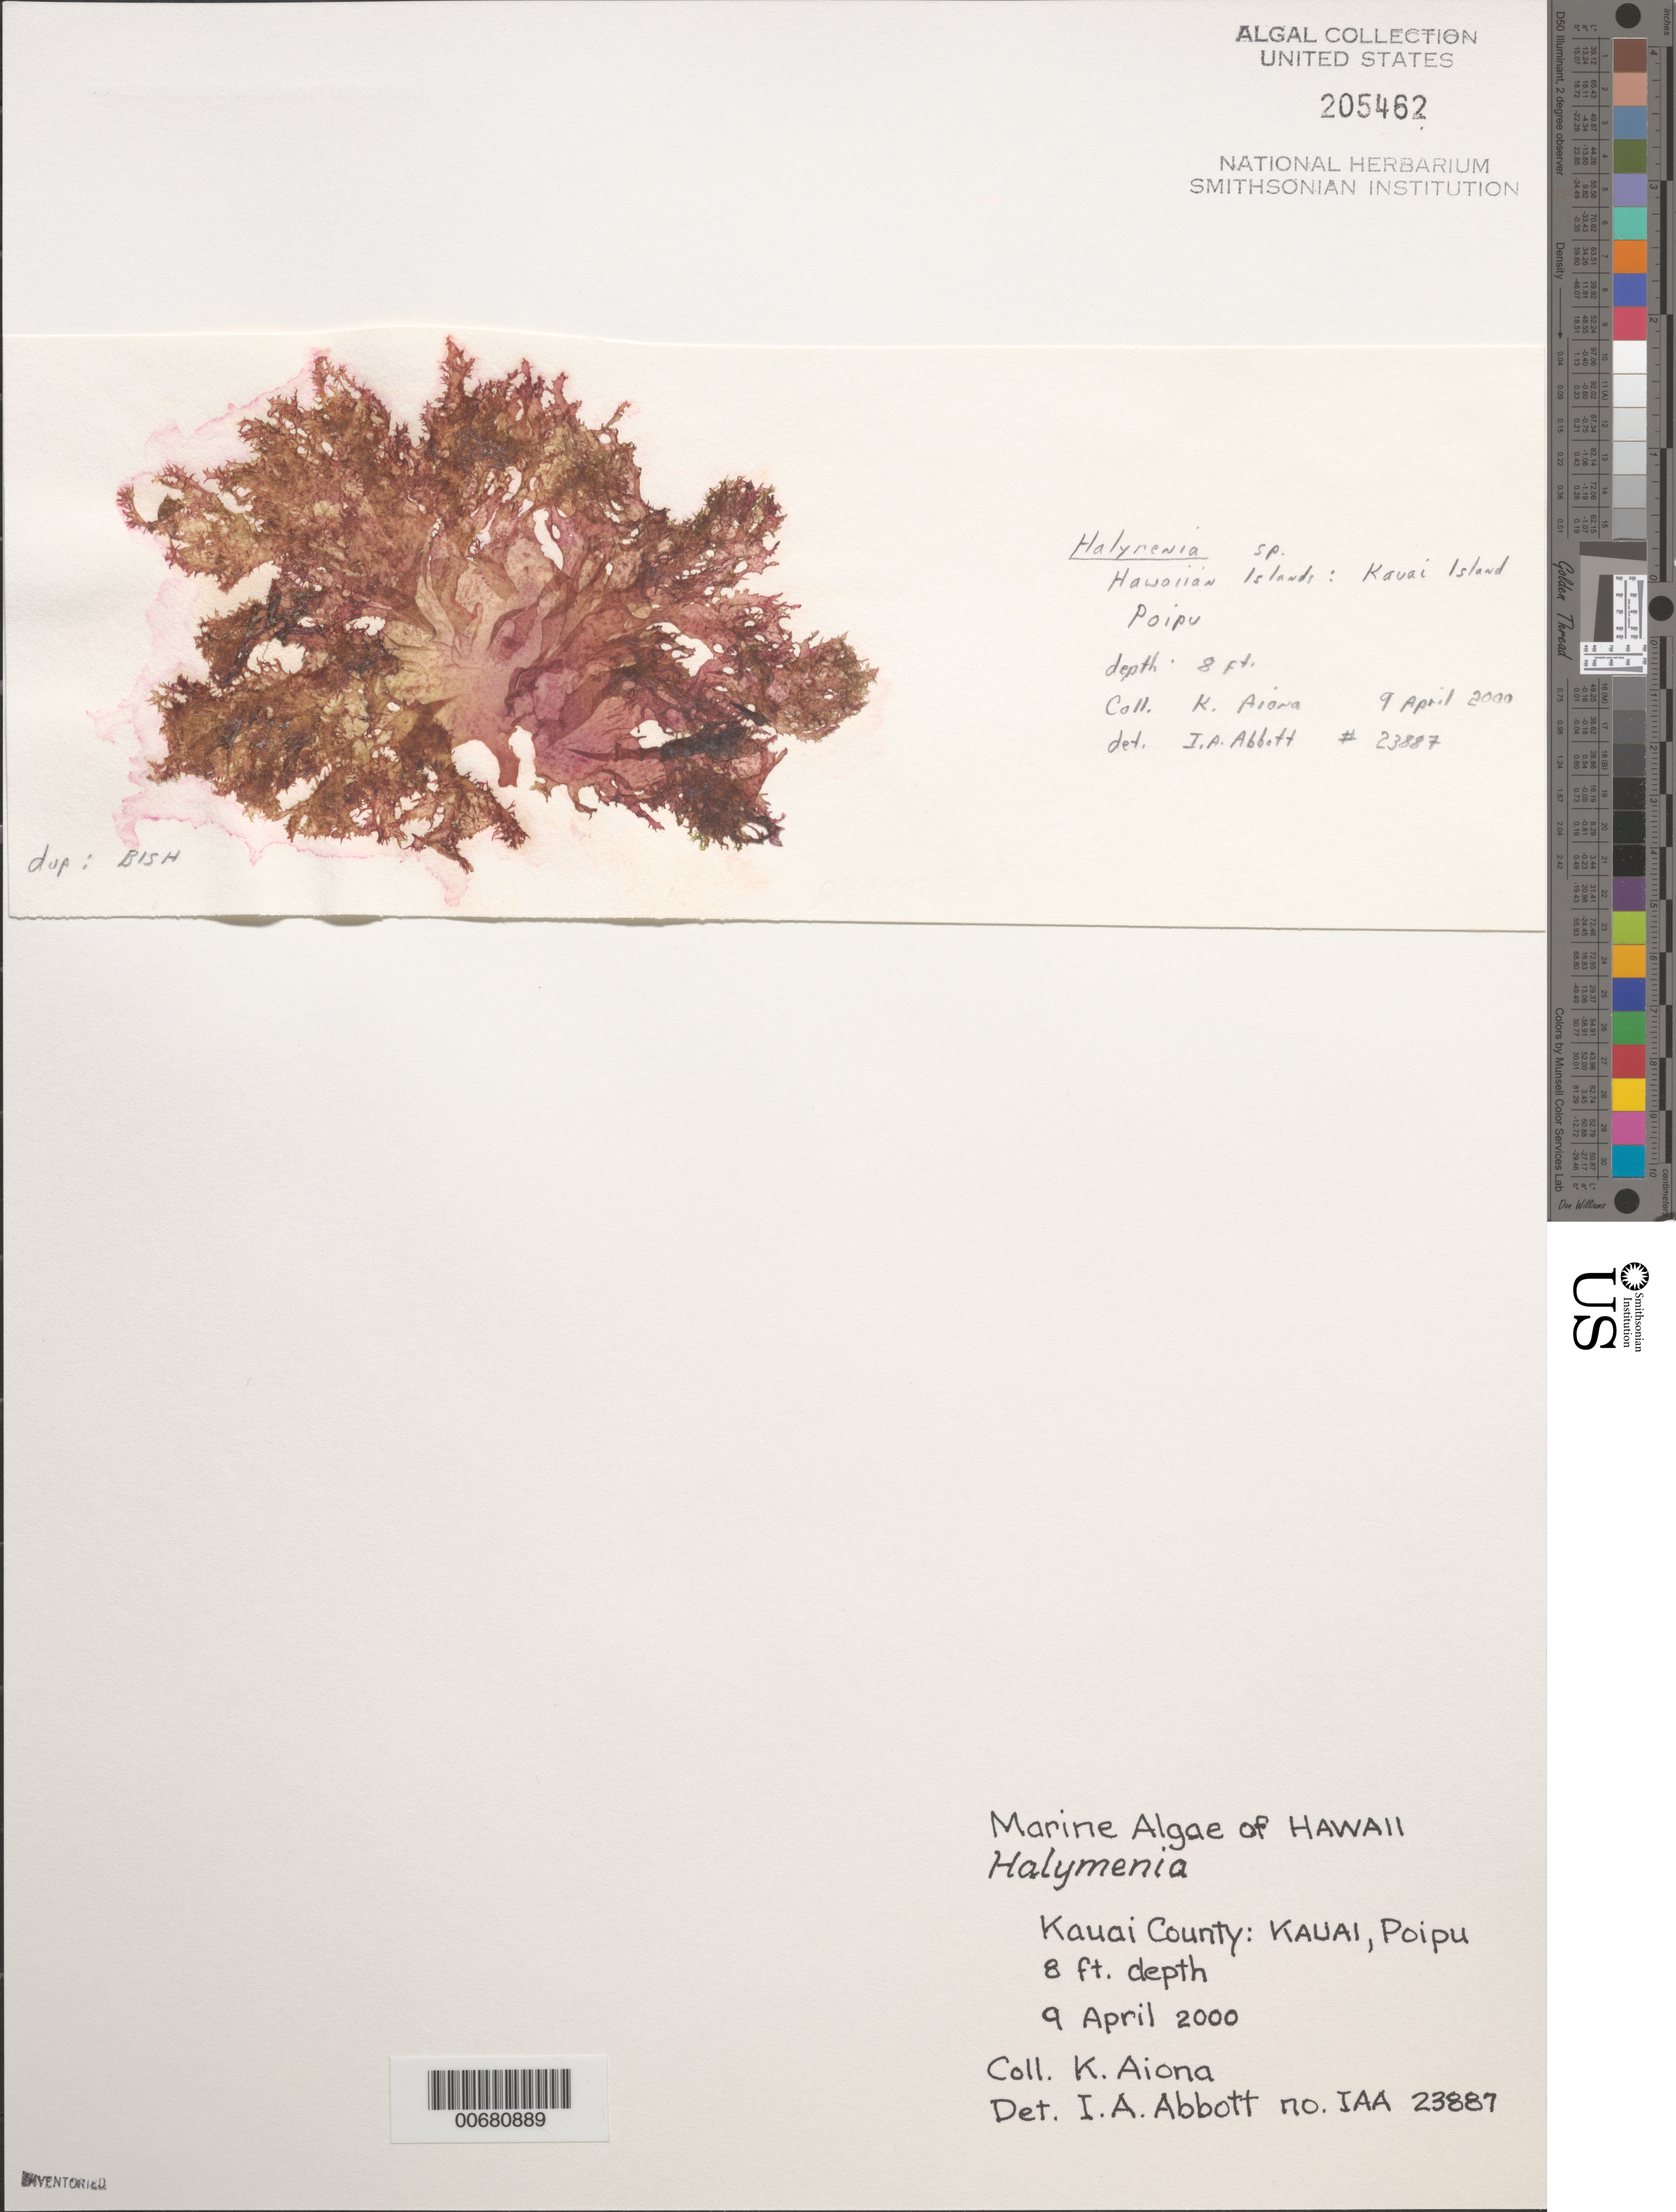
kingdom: Plantae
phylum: Rhodophyta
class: Florideophyceae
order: Halymeniales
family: Halymeniaceae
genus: Halymenia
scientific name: Halymenia sp.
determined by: Abbott, Isabella A.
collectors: K. Aiona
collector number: IAA 23887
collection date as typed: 09 Apr 2000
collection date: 2000-04-09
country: United States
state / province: Hawaii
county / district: Kauai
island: Kaua'i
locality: Poipu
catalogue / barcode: US 205462